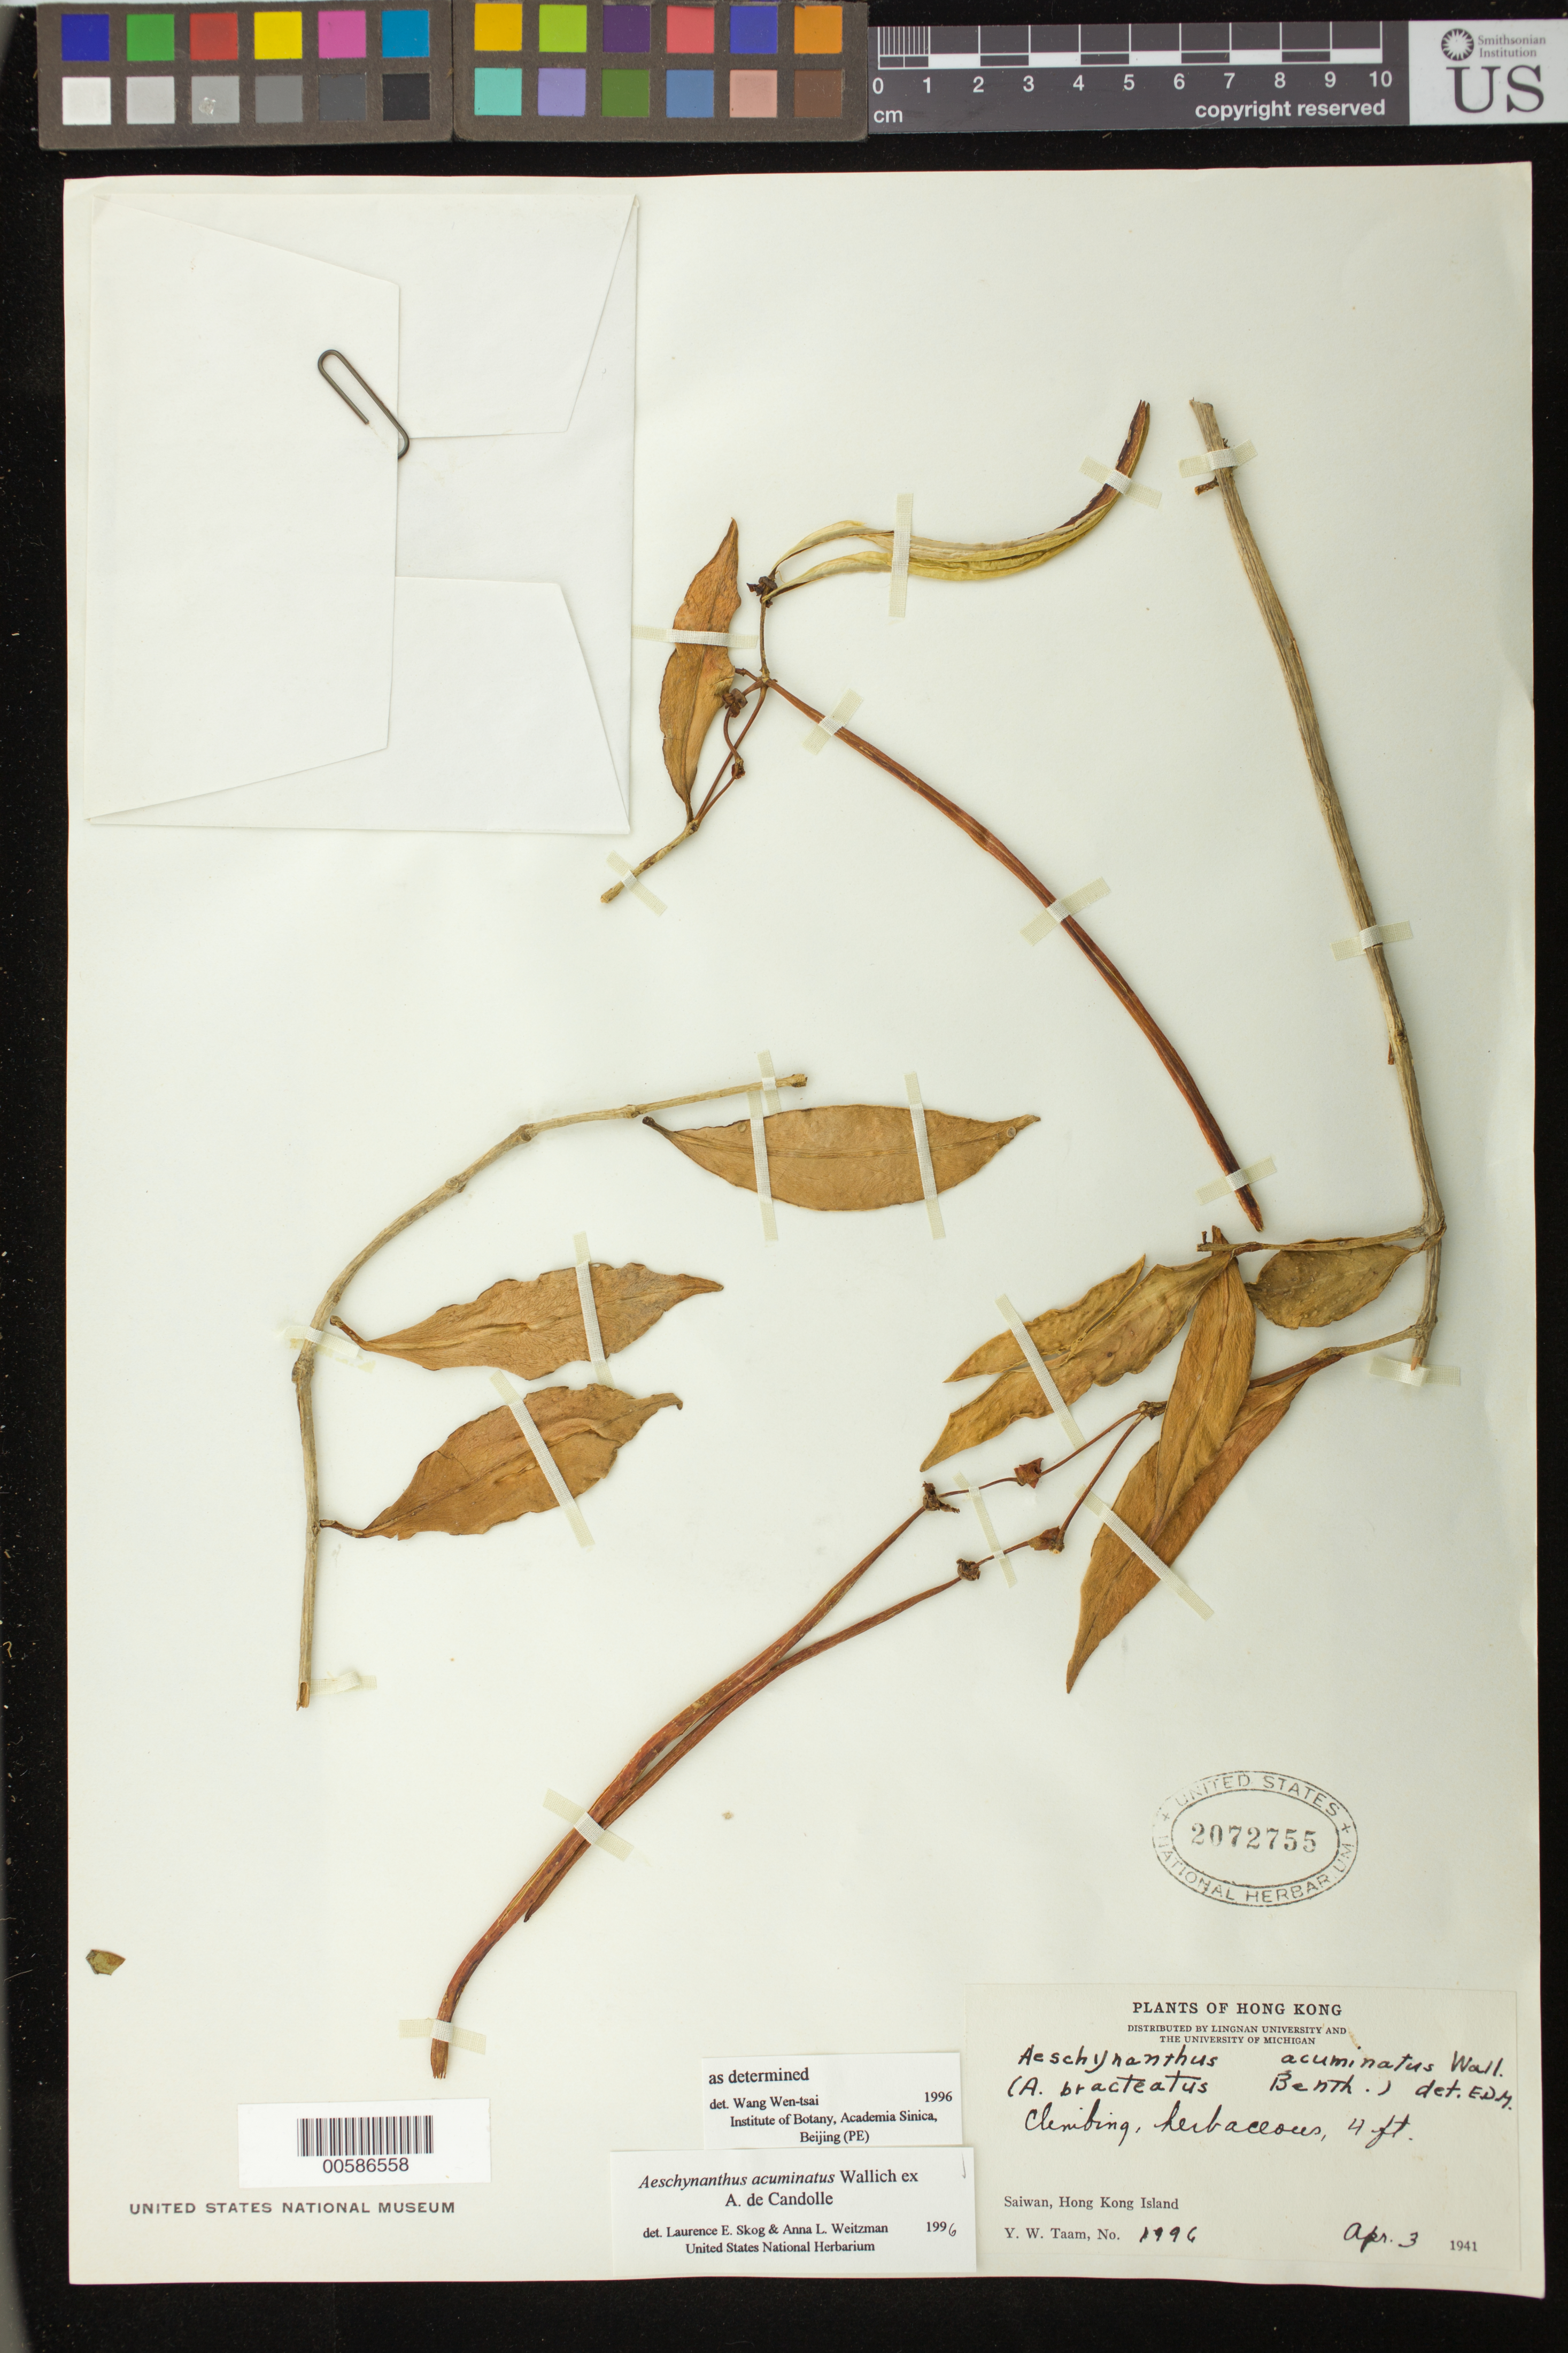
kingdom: Plantae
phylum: Tracheophyta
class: Magnoliopsida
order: Lamiales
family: Gesneriaceae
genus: Aeschynanthus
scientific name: Aeschynanthus acuminatus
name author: Wall. ex A. DC.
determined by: Skog, L. E.; Weitzman, A. L.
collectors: T. Taam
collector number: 1996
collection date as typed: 03 Apr 1941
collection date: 1941-04-03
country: China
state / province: Hong Kong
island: Hong Kong I.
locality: Saiwan, Hong Kong Island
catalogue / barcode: US 2072755